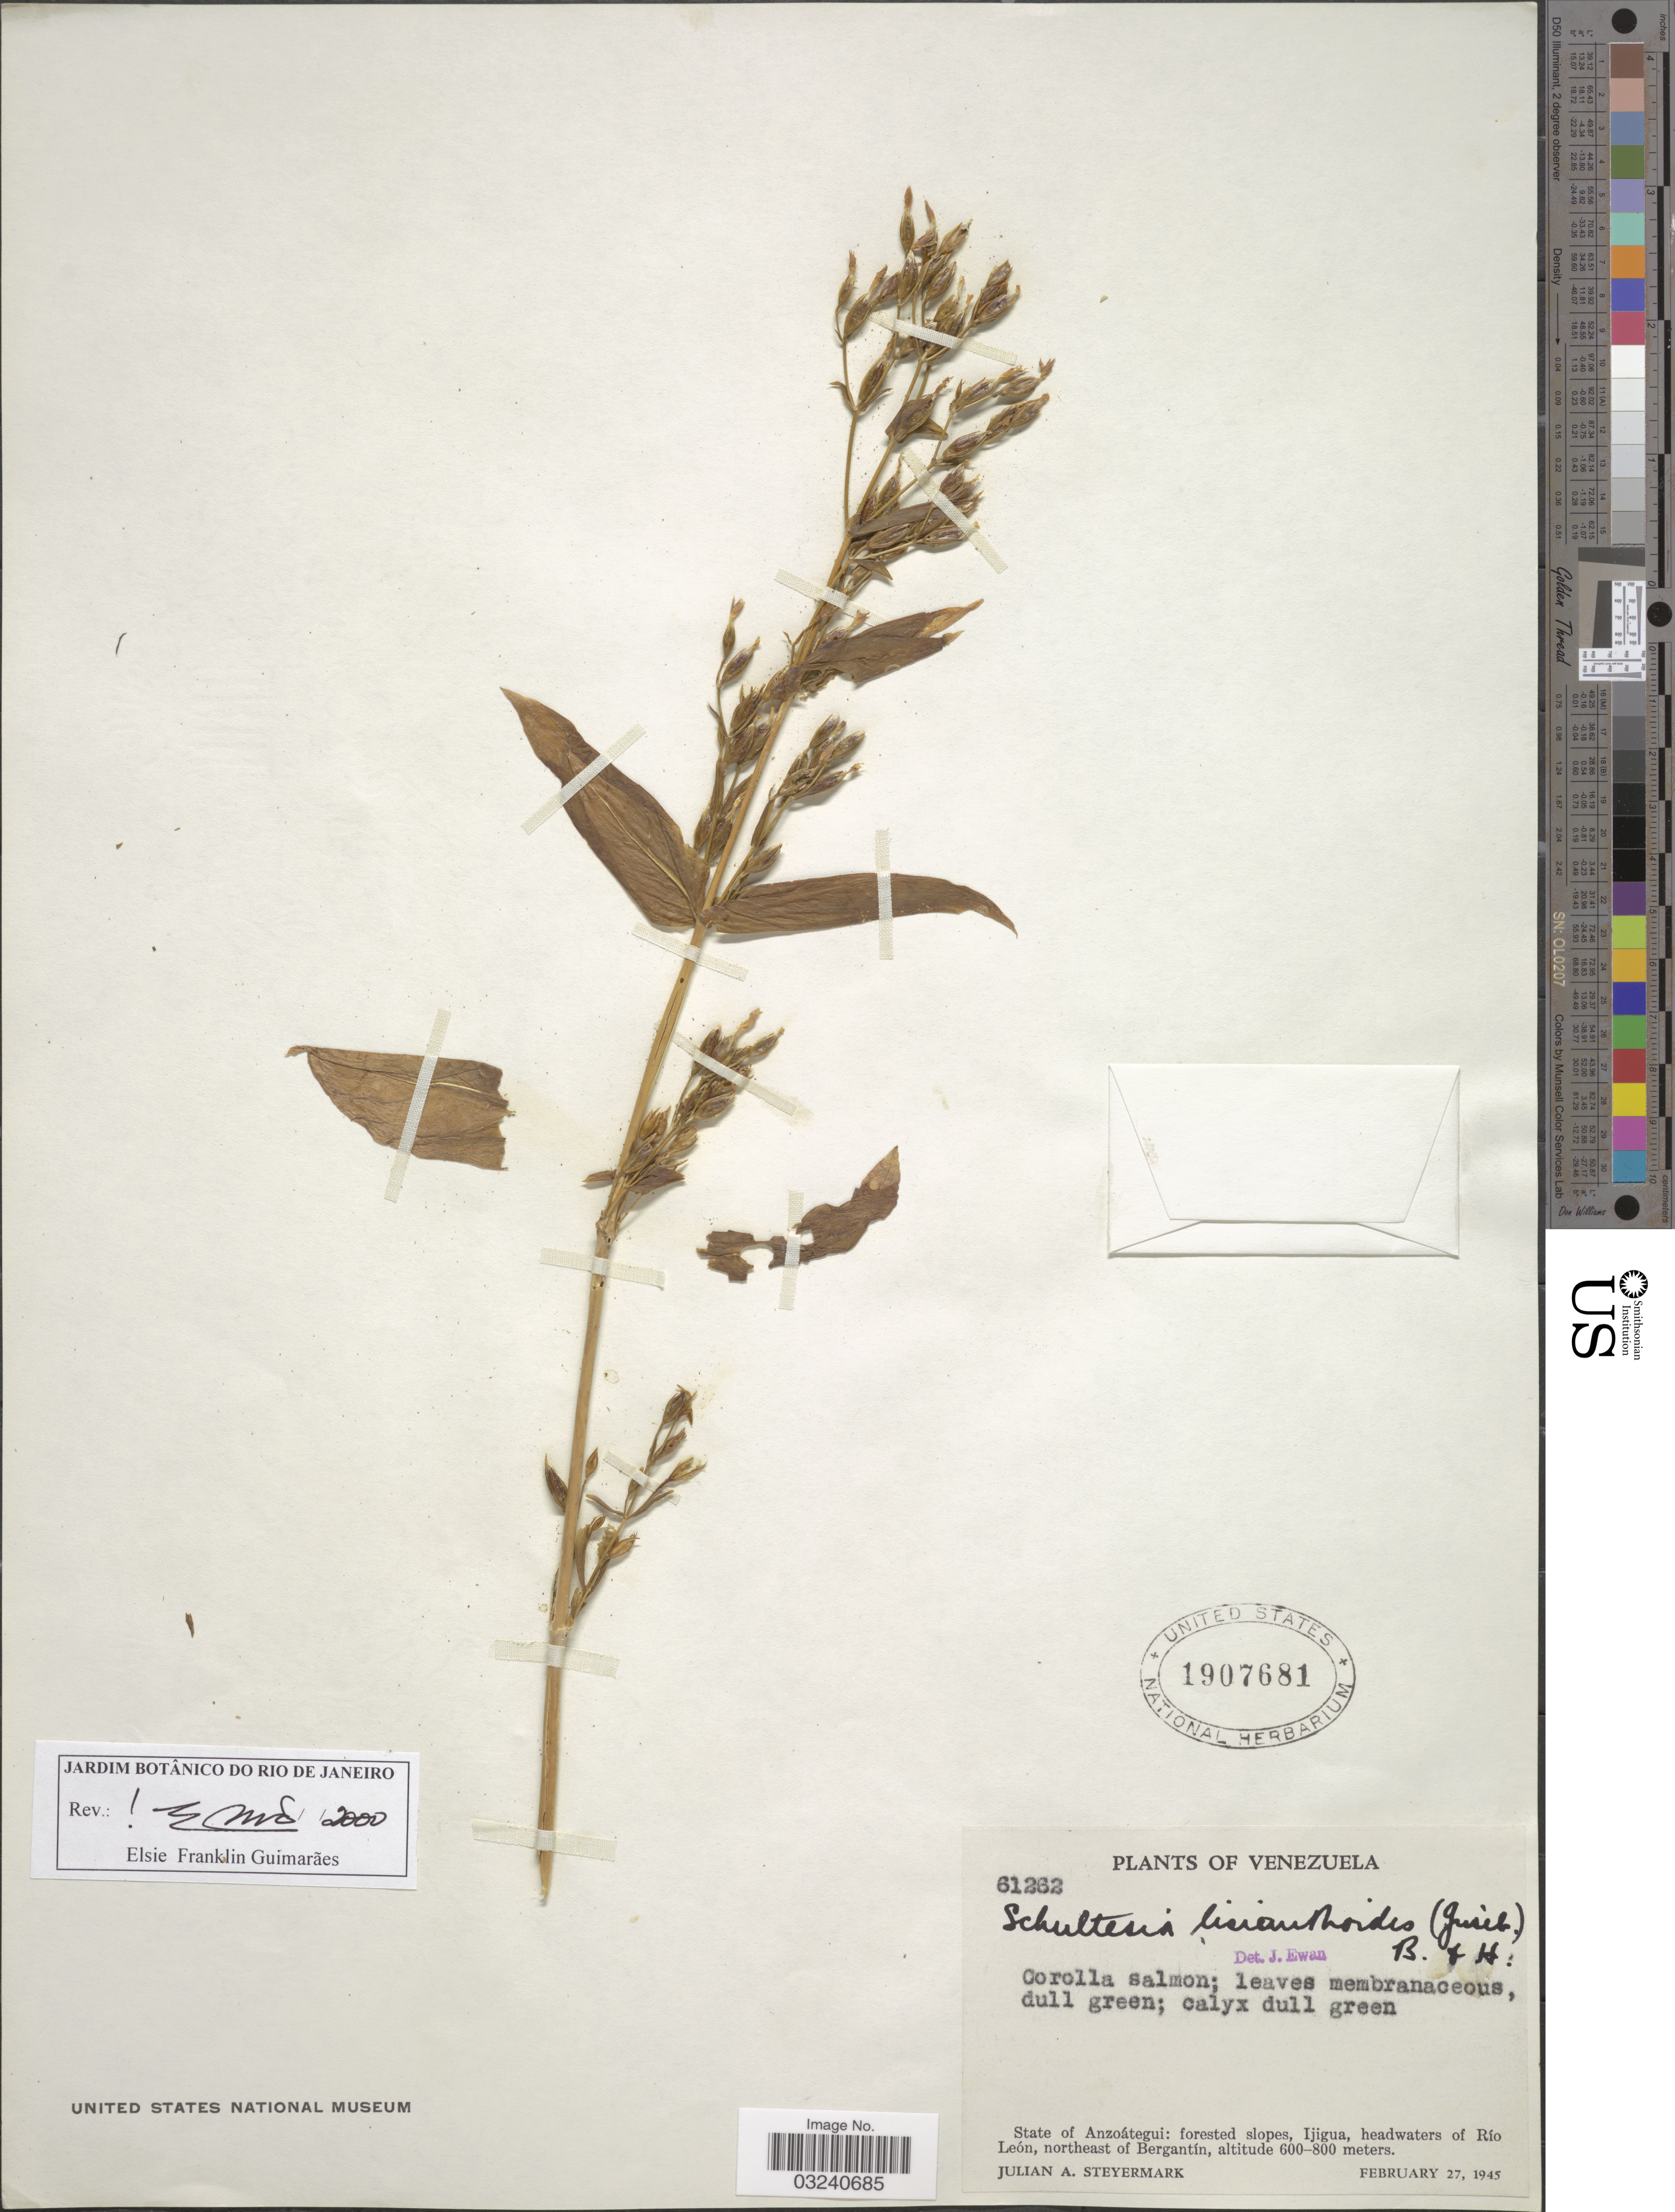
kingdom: Plantae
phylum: Tracheophyta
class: Magnoliopsida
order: Gentianales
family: Gentianaceae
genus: Schultesia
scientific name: Schultesia lisianthoides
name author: (Griseb.) Benth. & Hook. f. ex Hemsl.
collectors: J. Steyermark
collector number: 61262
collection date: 1945-02-27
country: Venezuela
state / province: Anzoategui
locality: Forested slopes, Ijigua, headwaters of Río León, northeast of Bergantín.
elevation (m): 600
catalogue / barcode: US 1907681